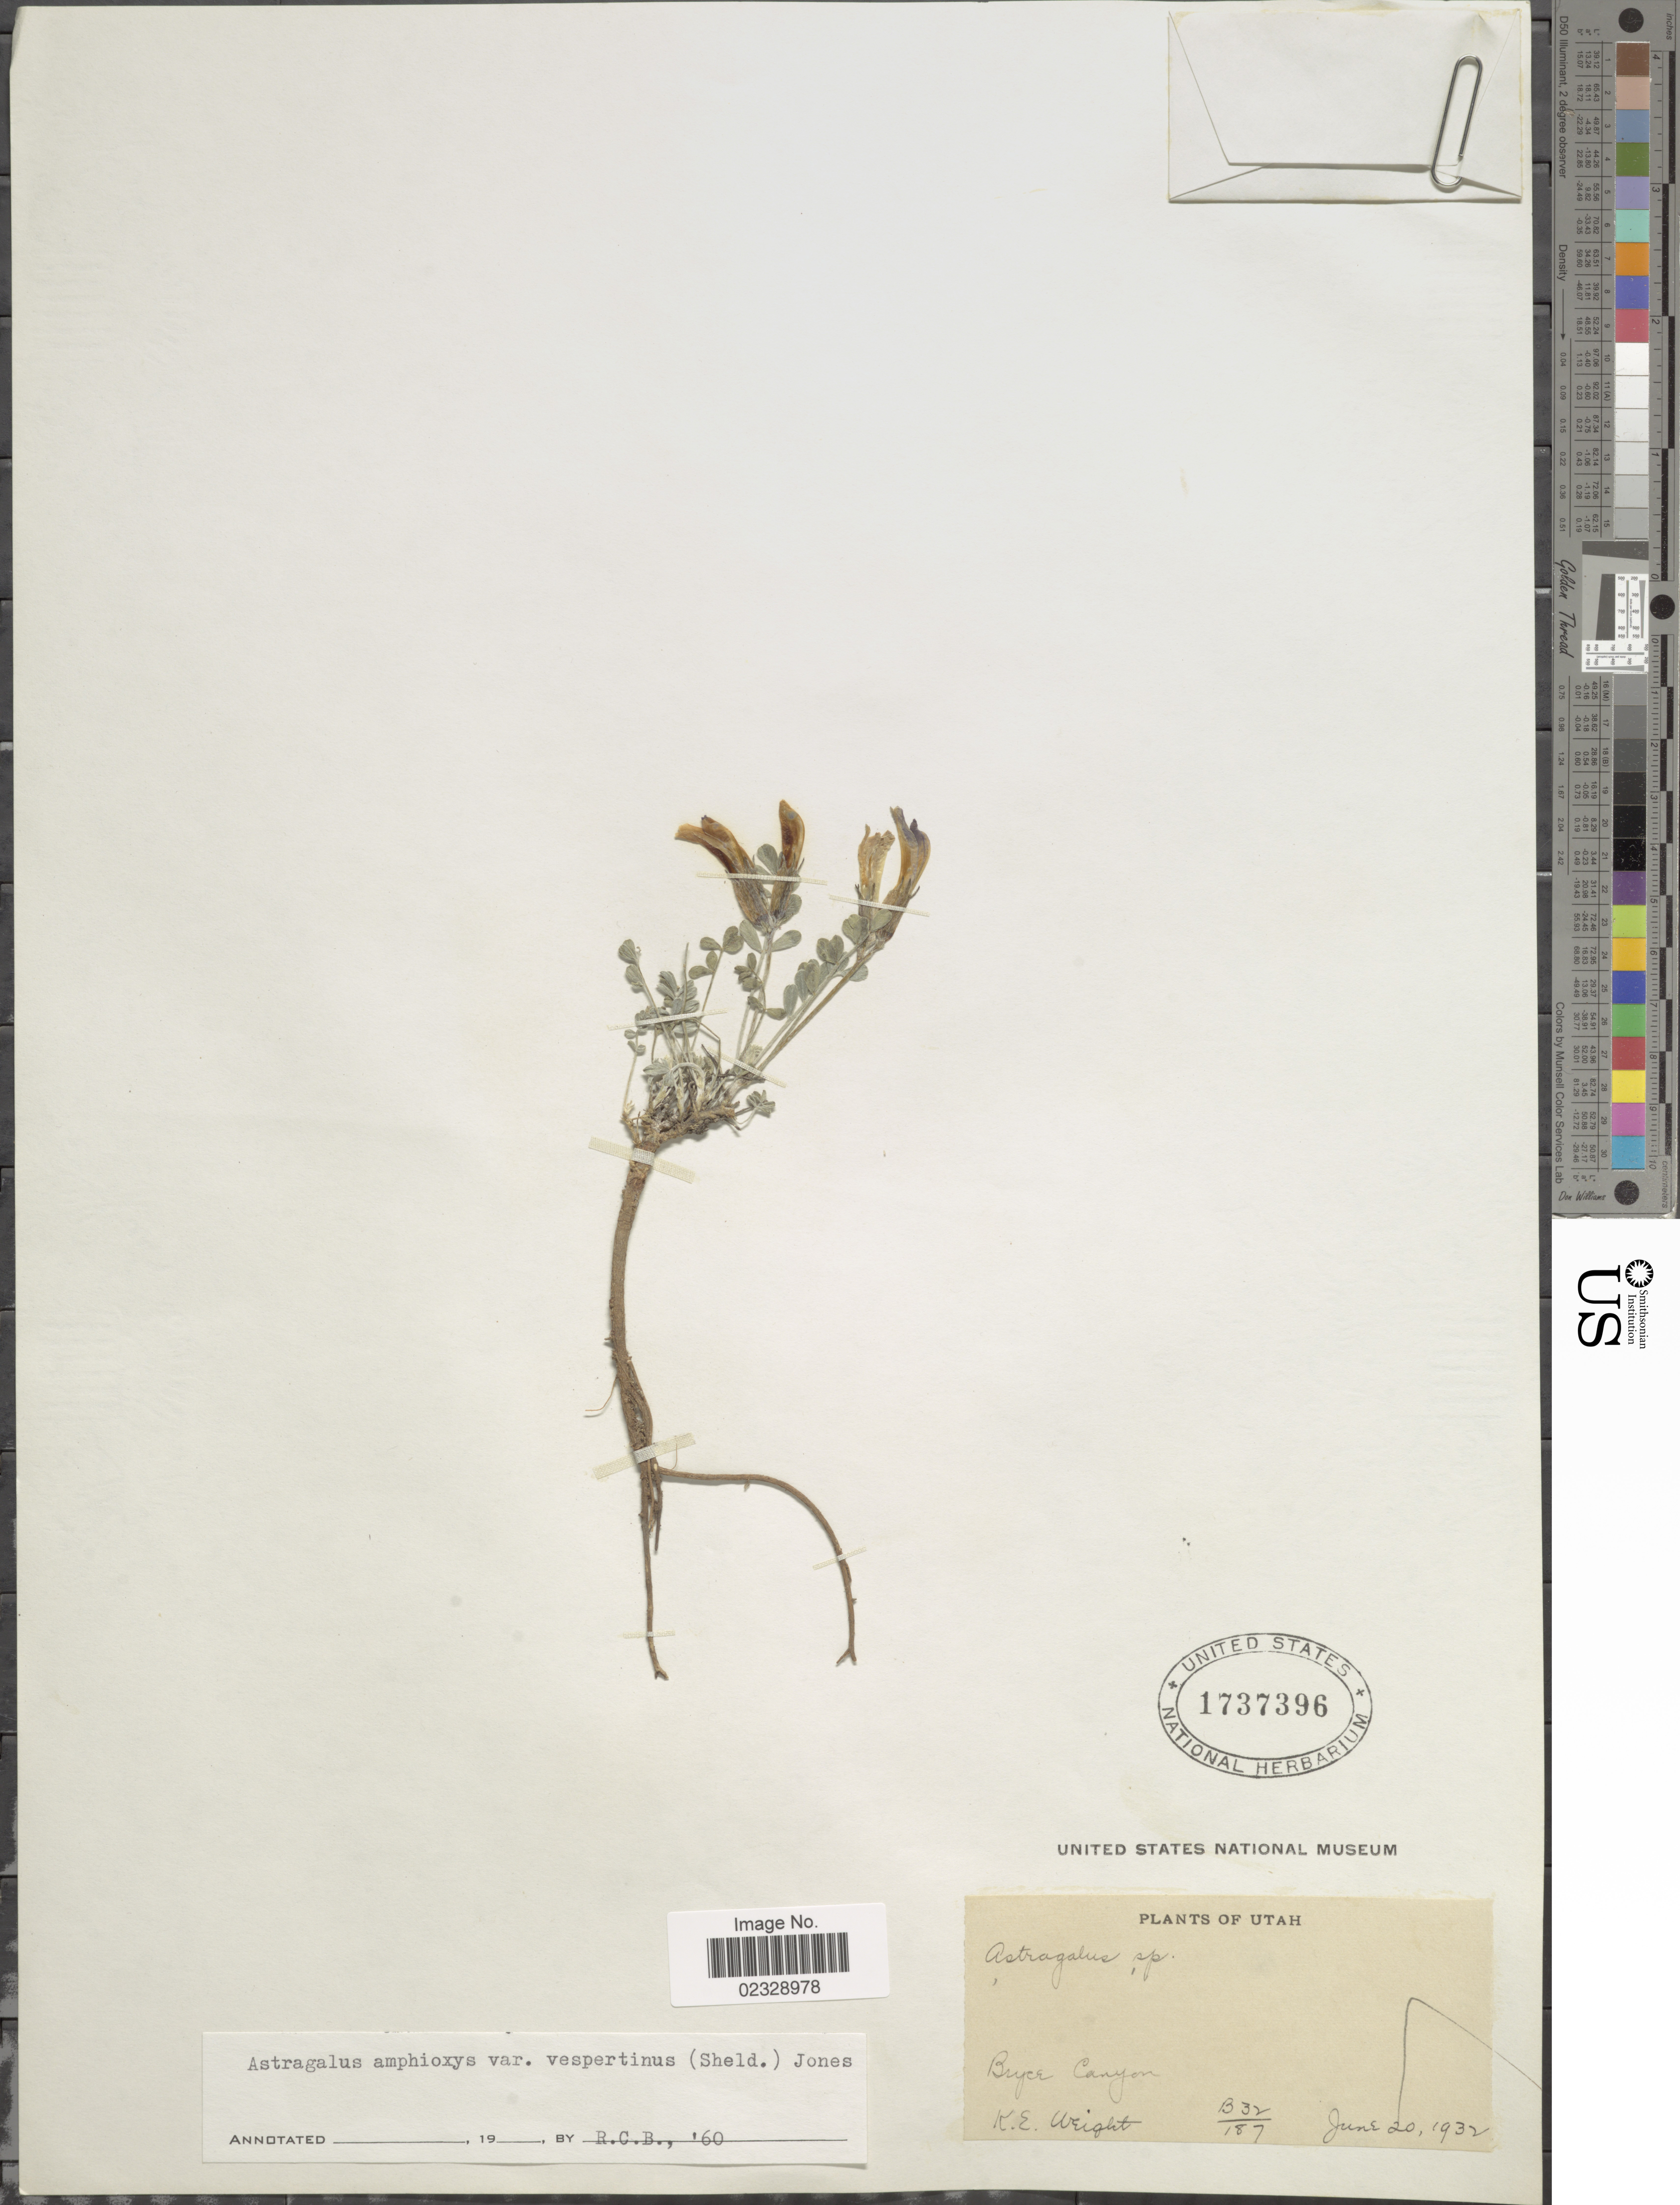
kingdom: Plantae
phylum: Tracheophyta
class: Magnoliopsida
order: Fabales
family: Fabaceae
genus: Astragalus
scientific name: Astragalus vespertinus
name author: E. Sheld.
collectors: K. Weight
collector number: B32/187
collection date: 1932-06-20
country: United States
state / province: Utah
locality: Bryer Canyon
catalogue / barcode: US 1737396